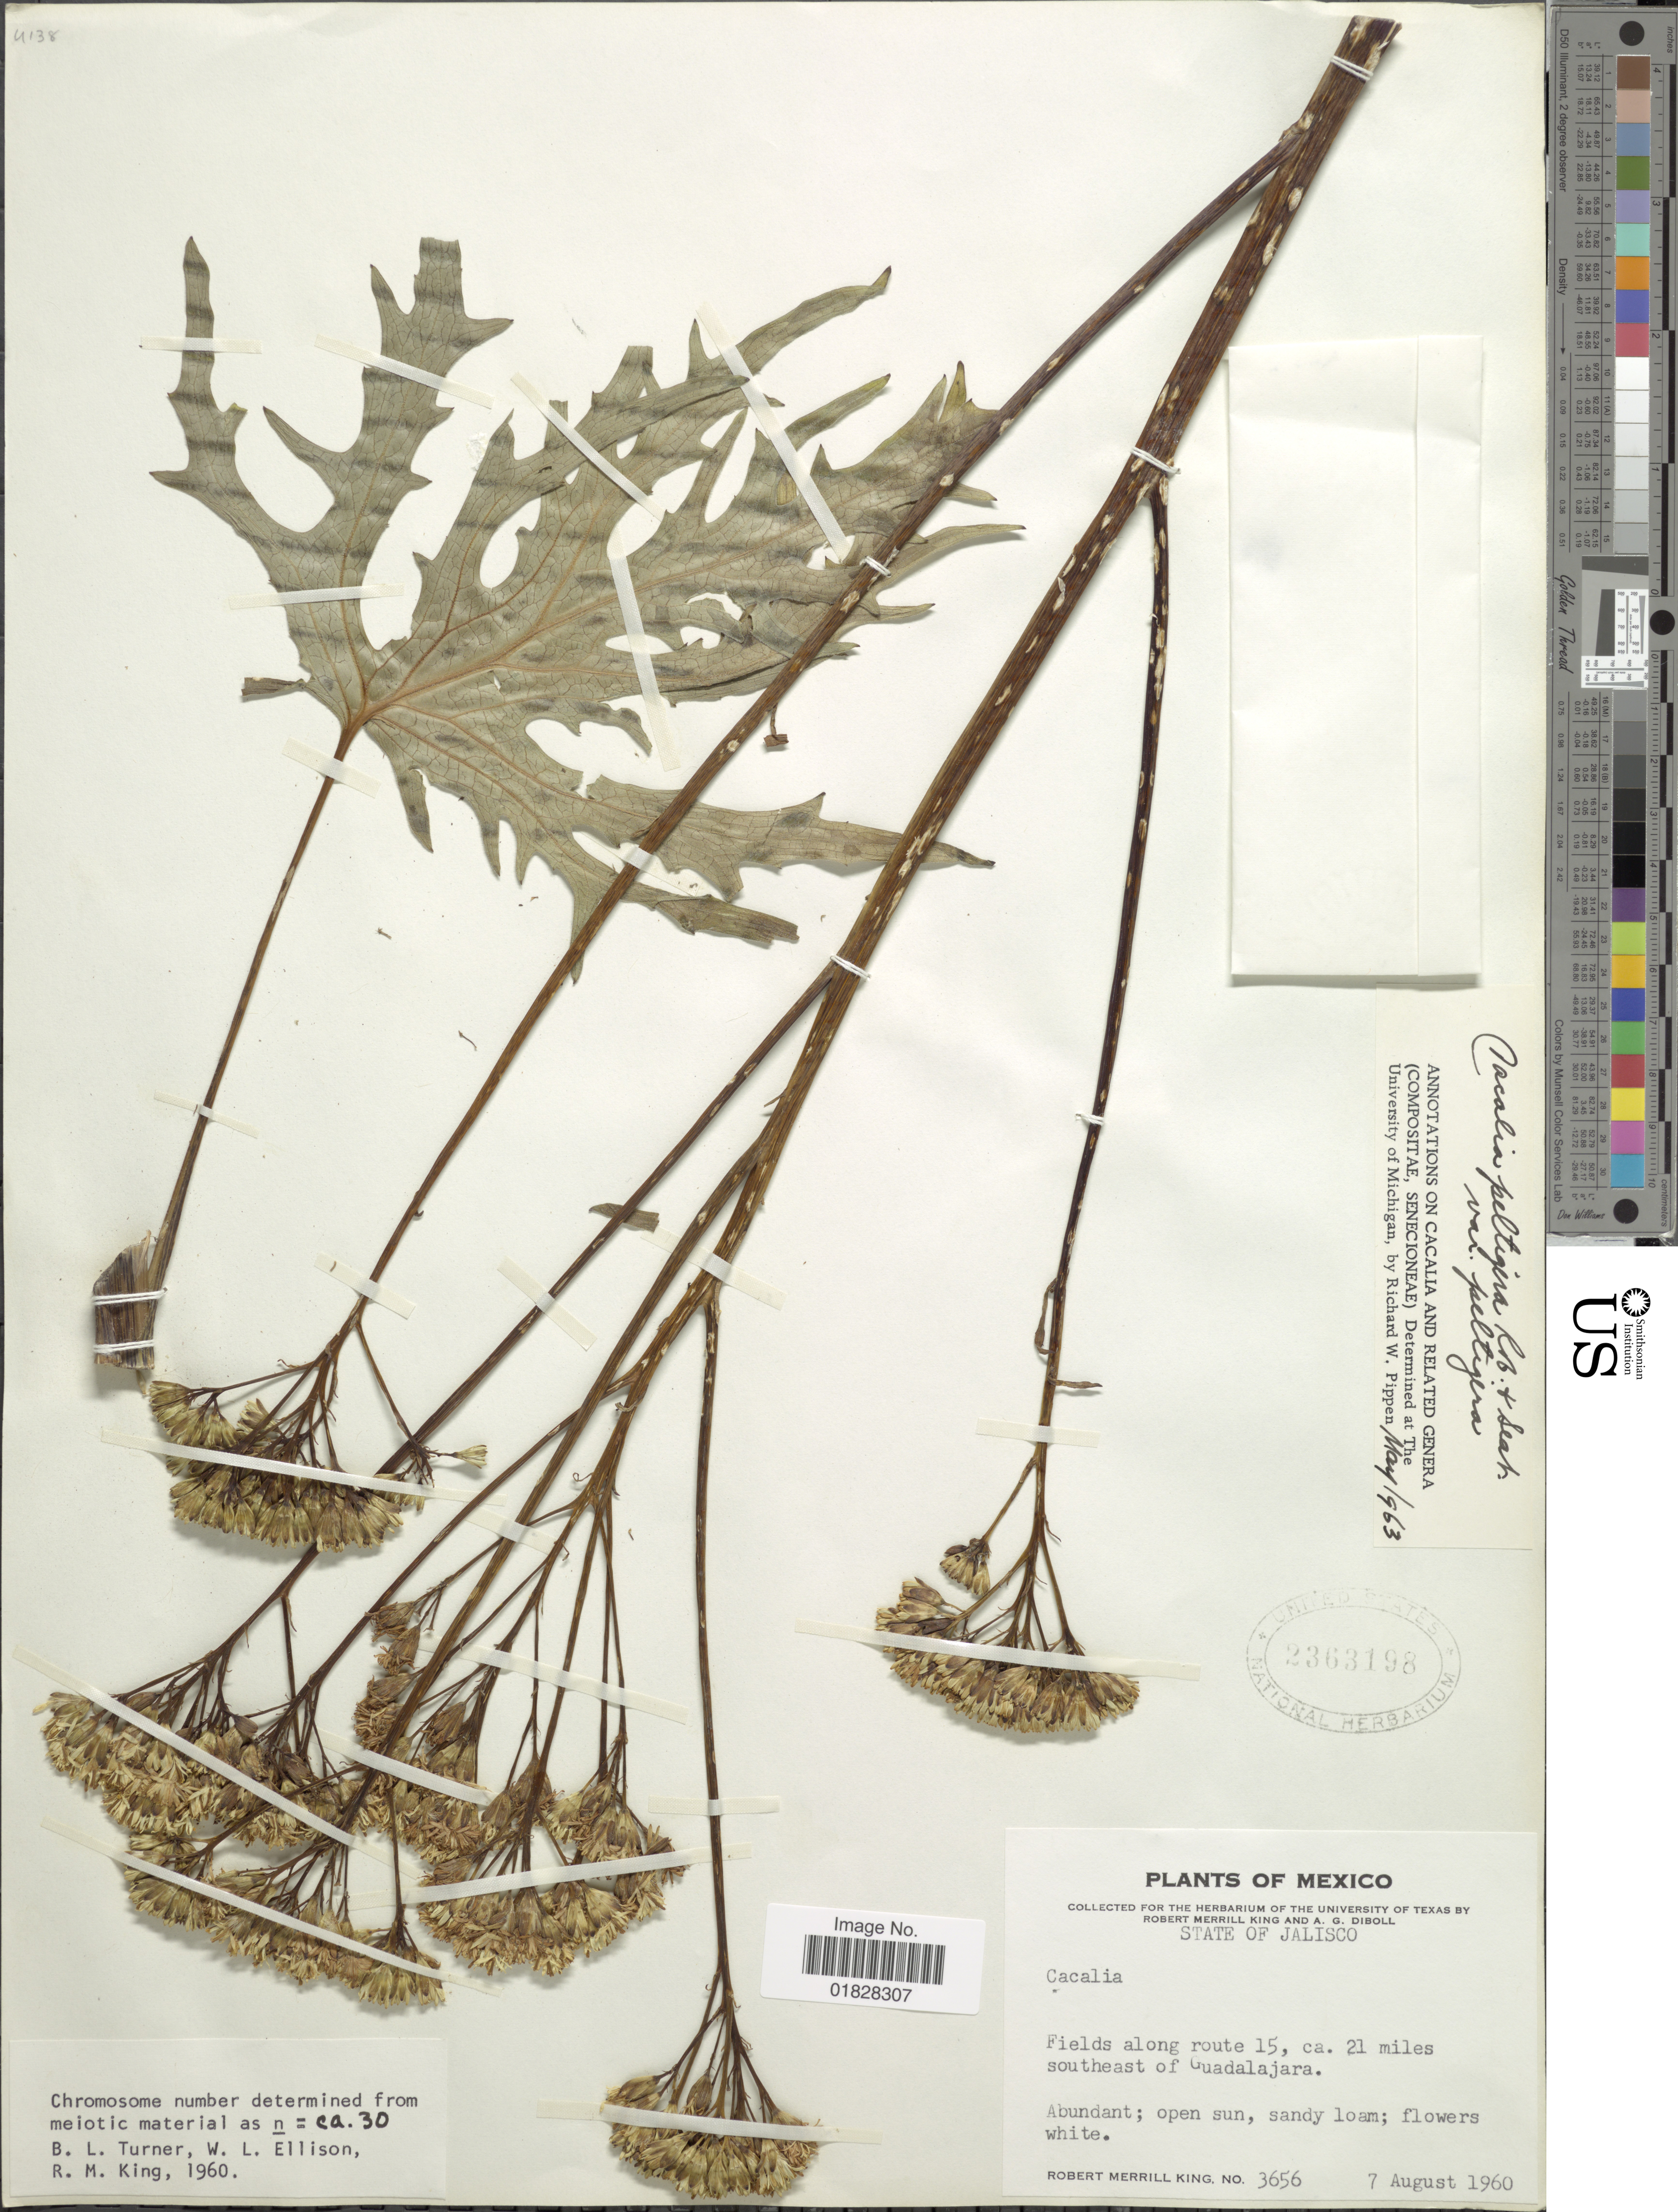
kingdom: Plantae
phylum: Tracheophyta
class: Magnoliopsida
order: Asterales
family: Asteraceae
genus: Psacalium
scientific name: Psacalium peltigerum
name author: (Kunth) Rydb.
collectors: R. M. King & A. Diboll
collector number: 3656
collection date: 1960-08-07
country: Mexico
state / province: Jalisco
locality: State of Jalisco. Fields along route 15, ca. 21 miles southeast of Guadalajara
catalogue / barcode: US 2363198